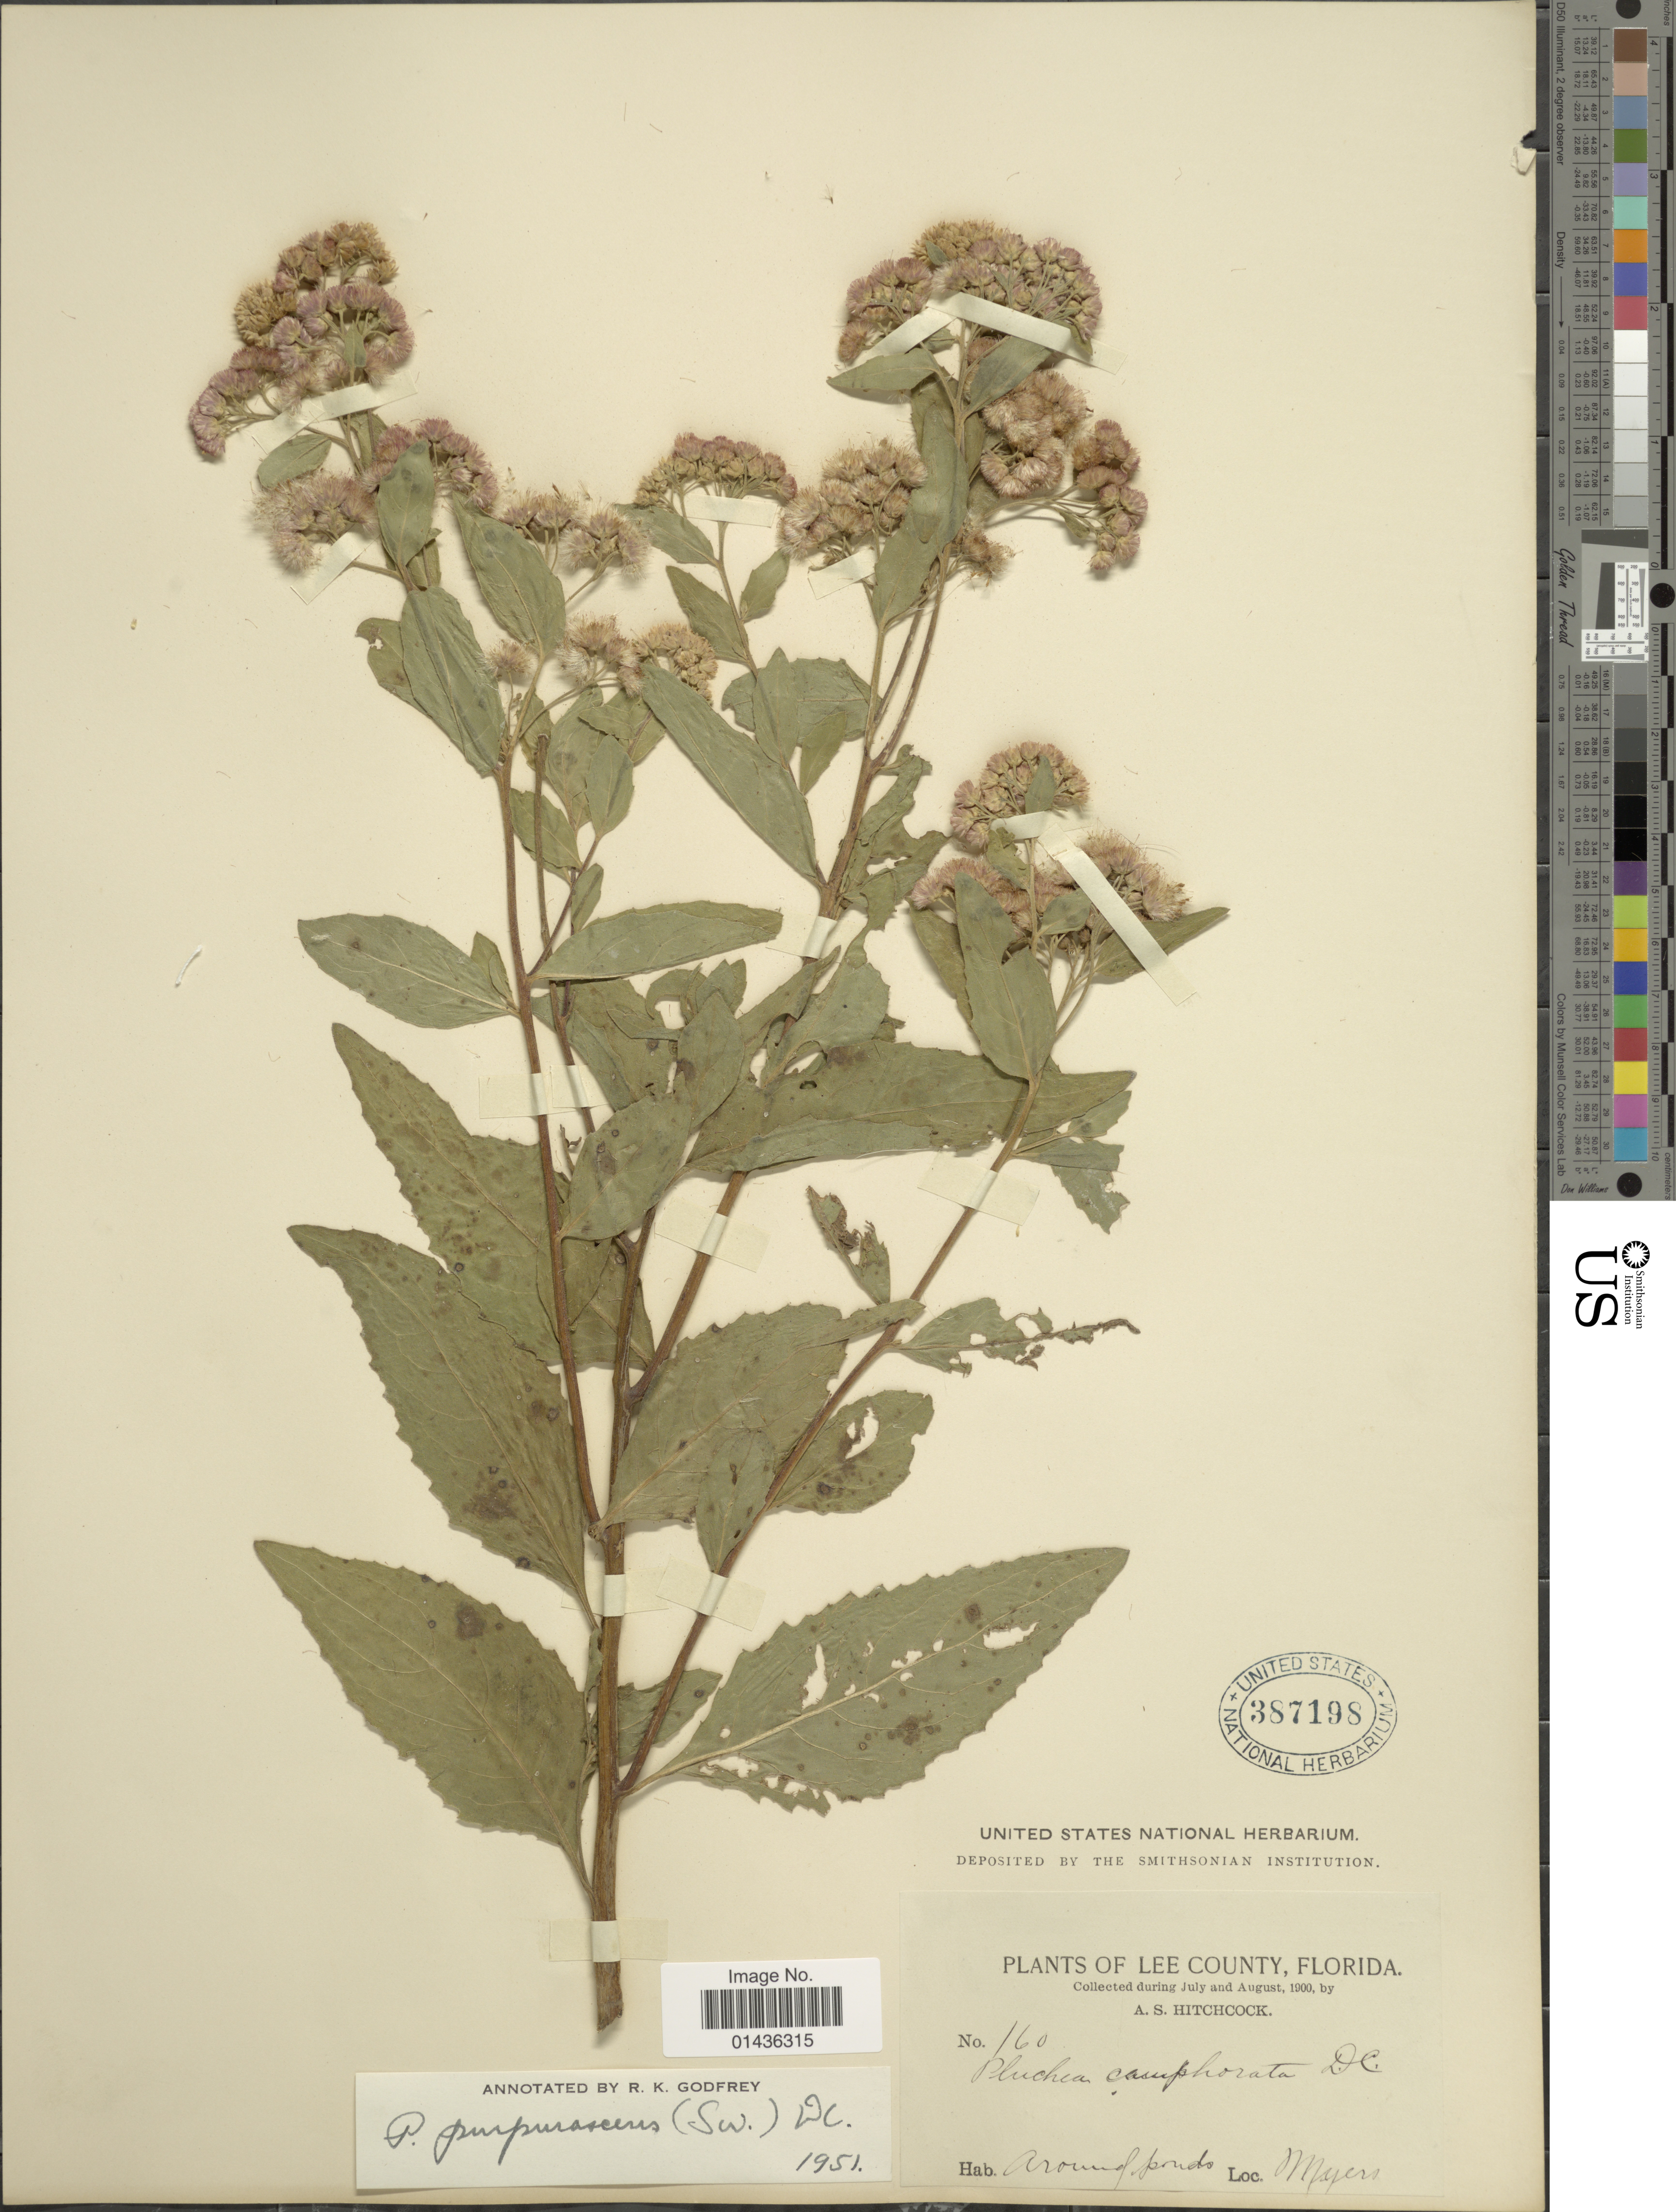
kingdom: Plantae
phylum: Tracheophyta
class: Magnoliopsida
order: Asterales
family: Asteraceae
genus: Pluchea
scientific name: Pluchea odorata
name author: (L.) Cass.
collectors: A. S. Hitchcock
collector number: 160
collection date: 1900-07/1900-08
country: United States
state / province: Florida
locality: Lee County, Myers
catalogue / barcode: US 387198